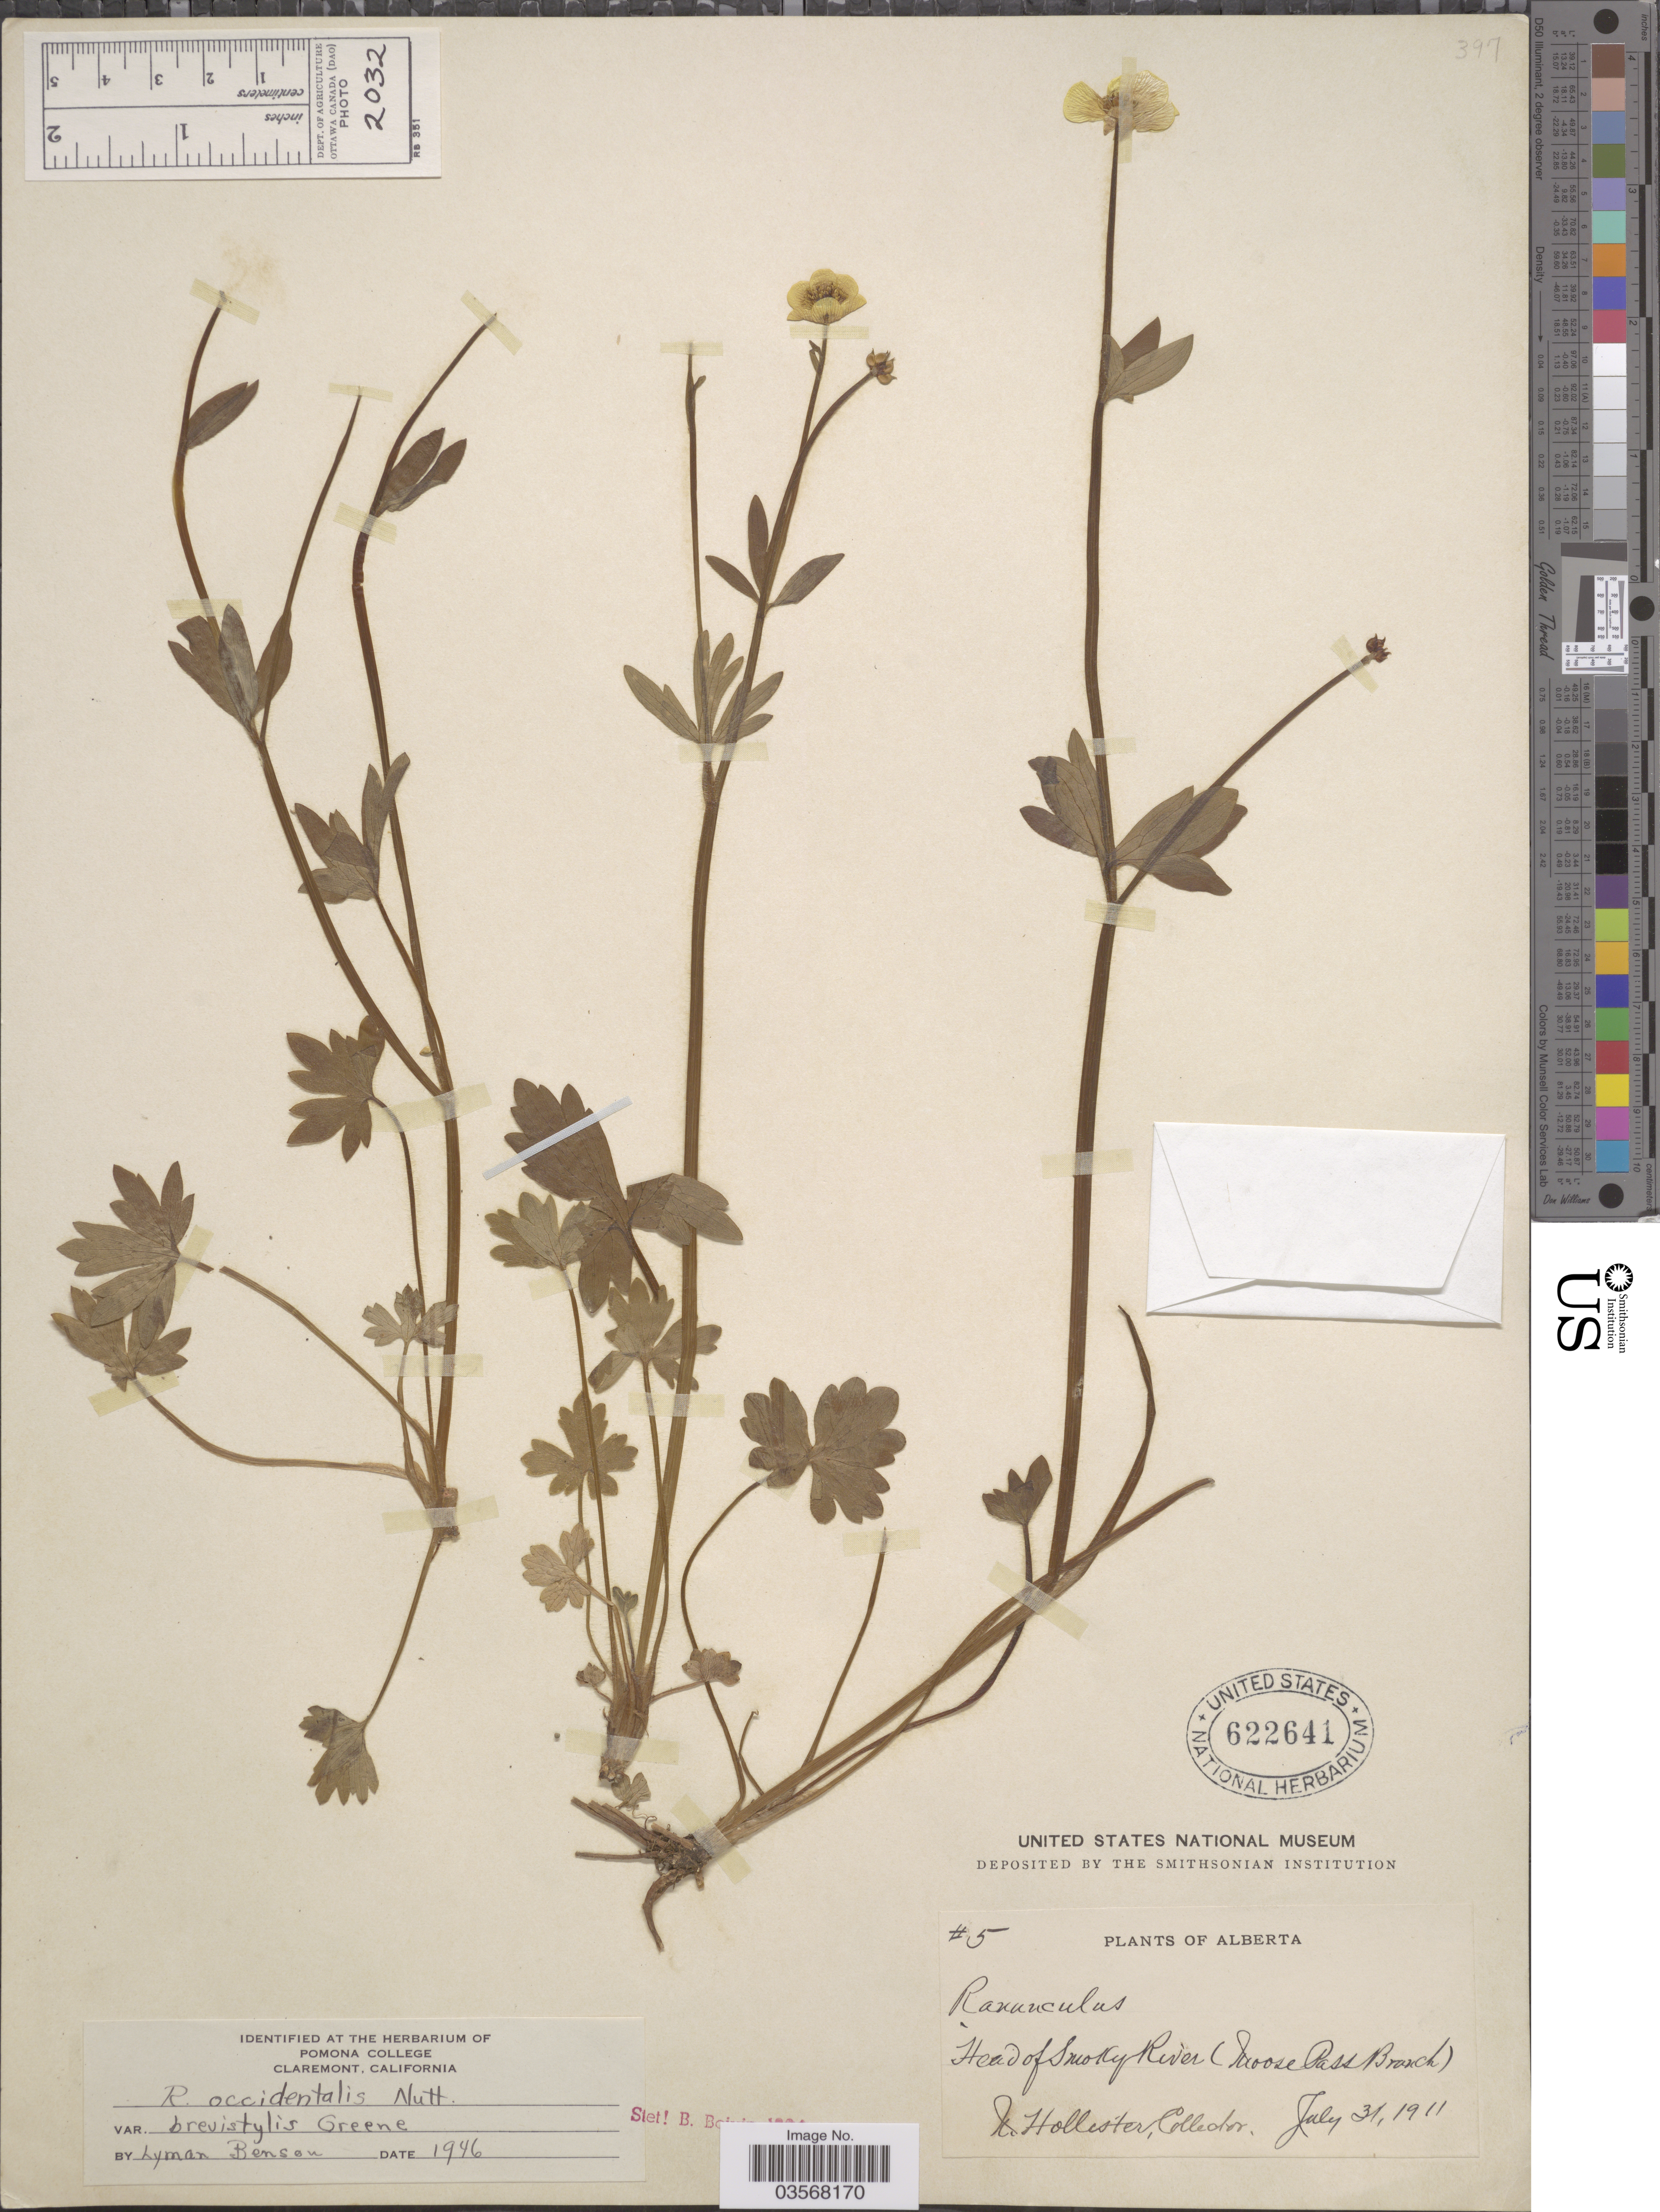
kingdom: Plantae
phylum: Tracheophyta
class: Magnoliopsida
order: Ranunculales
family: Ranunculaceae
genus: Ranunculus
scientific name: Ranunculus occidentalis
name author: Nutt.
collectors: N. Hollister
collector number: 5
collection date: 1911-07-31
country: Canada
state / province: Alberta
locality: Head of Smoky River (Moose Pass Branch).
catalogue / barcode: US 622641